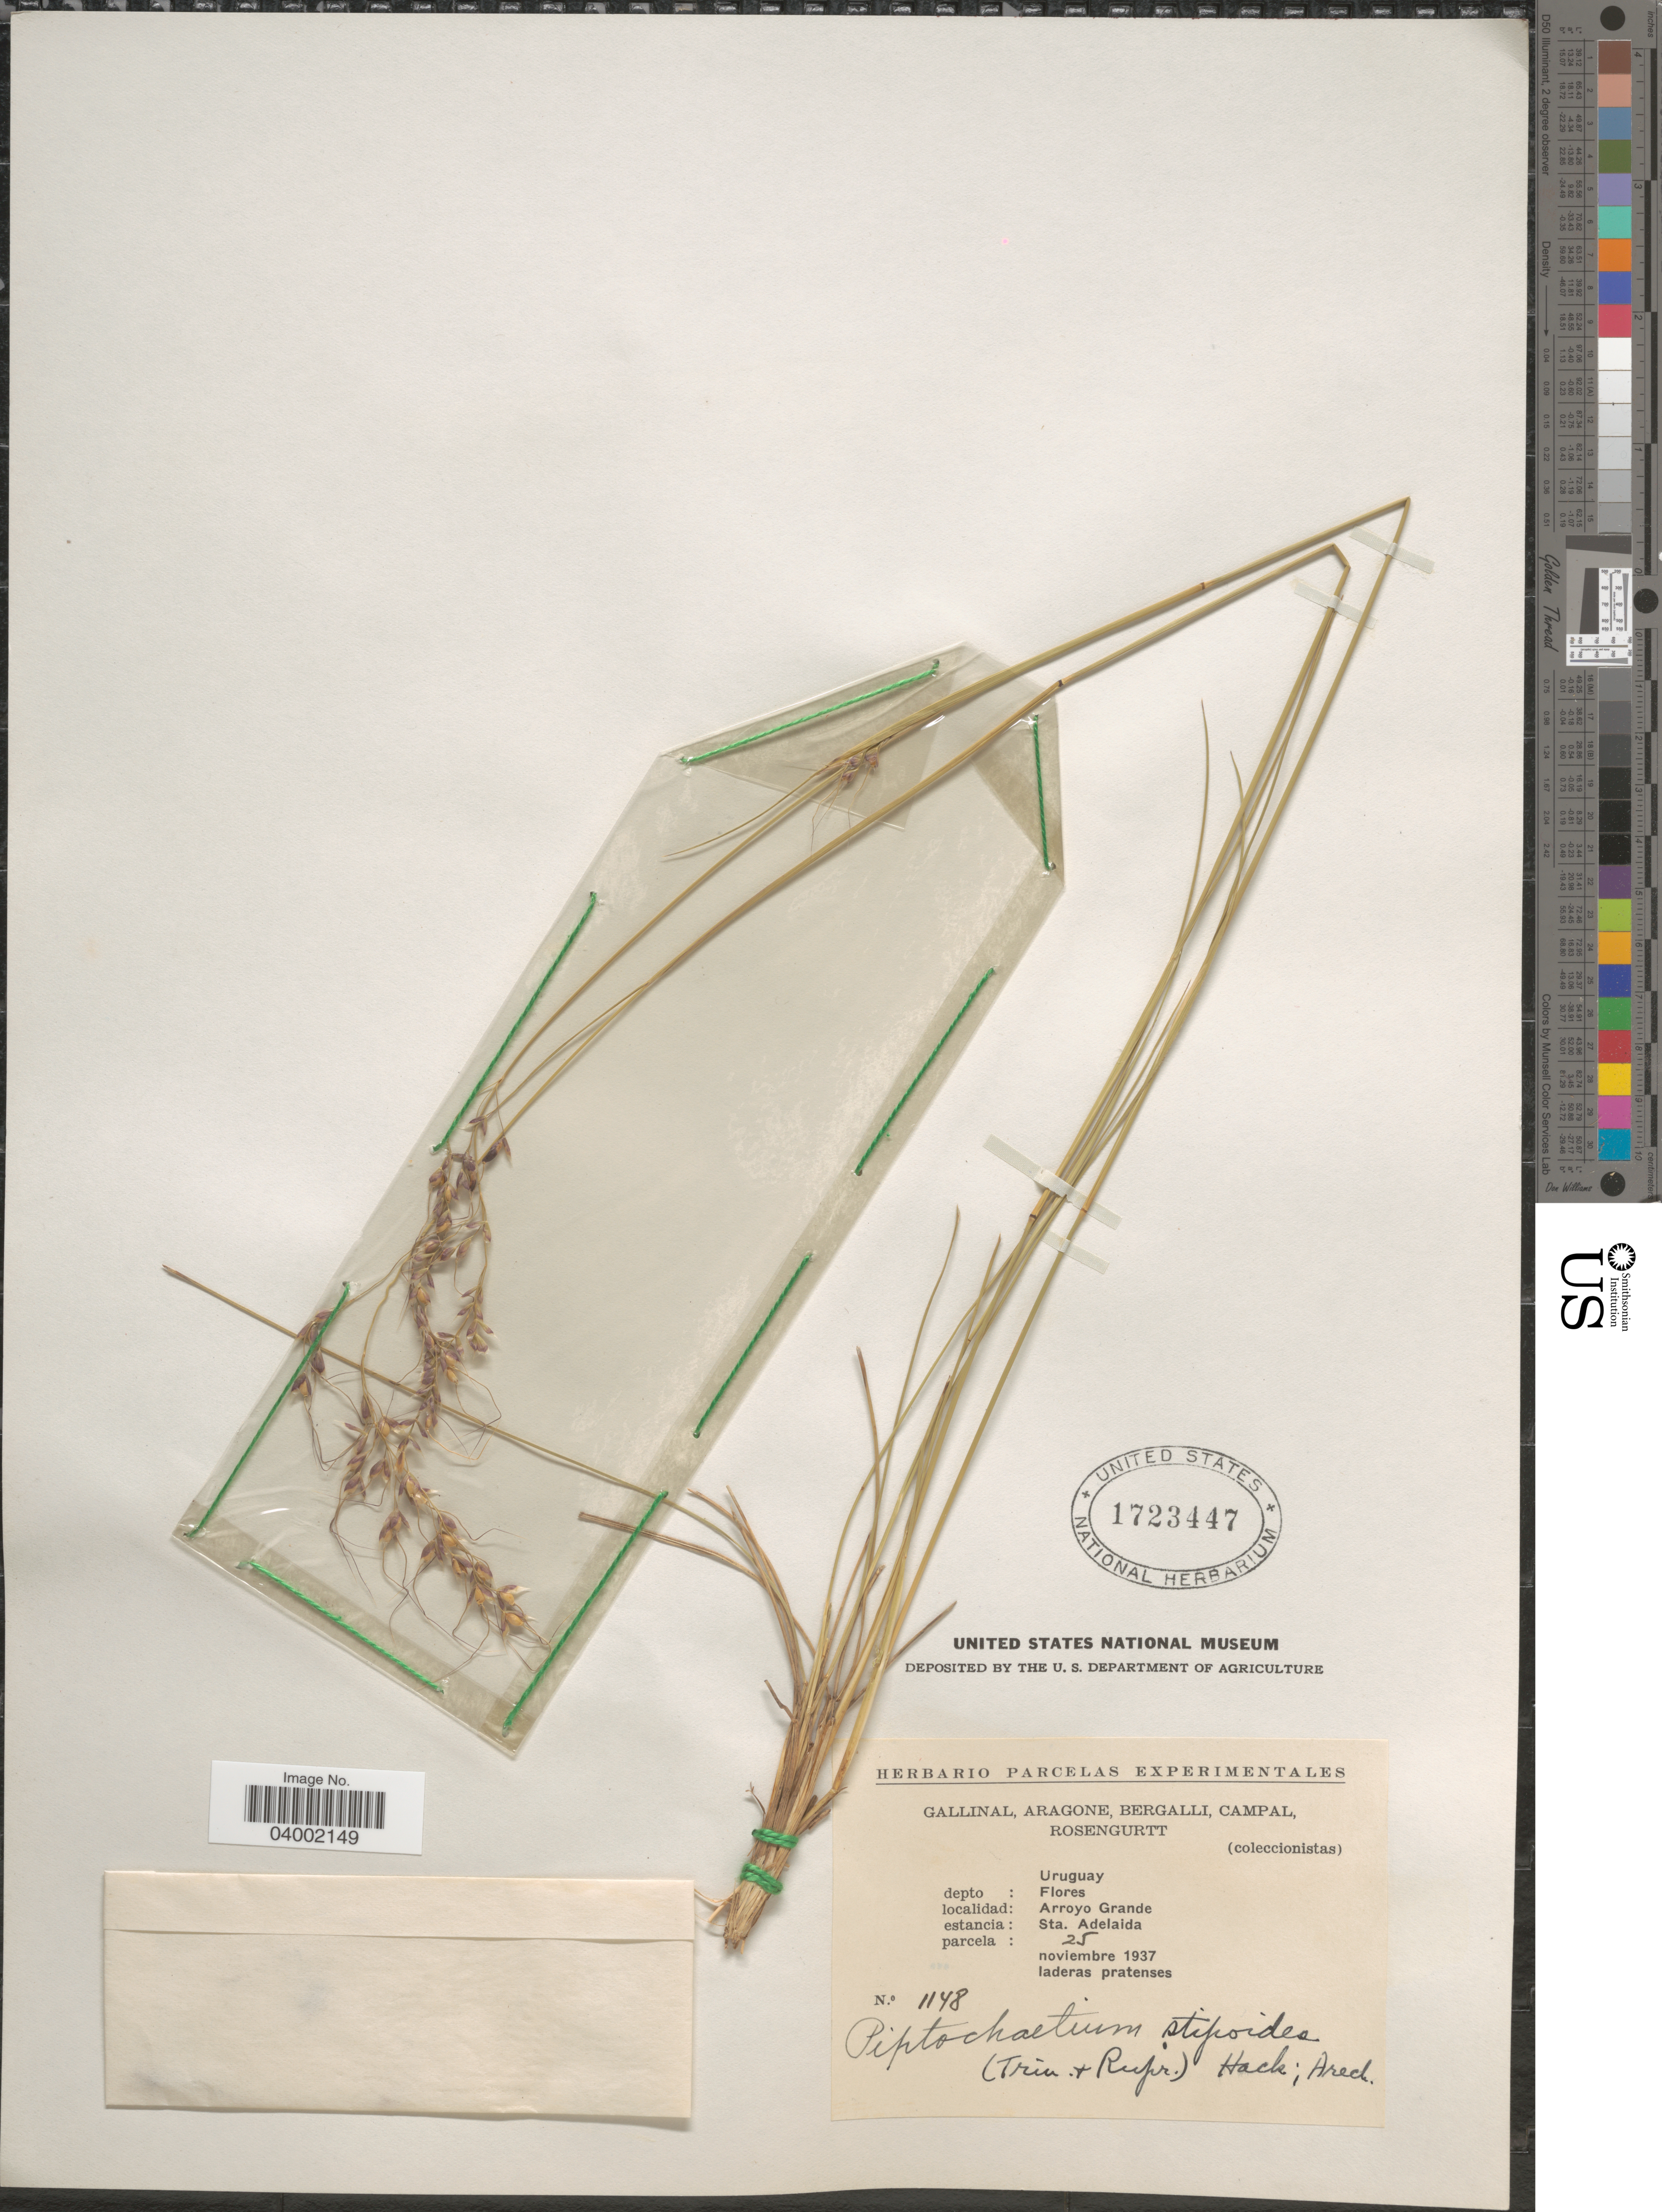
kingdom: Plantae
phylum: Tracheophyta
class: Liliopsida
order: Poales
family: Poaceae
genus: Piptochaetium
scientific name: Piptochaetium stipoides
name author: (Trin. & Rupr.) Hack. & Arechav.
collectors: -. Gallinal, -- Aragone, -- Bergalli, -- Campal & Rosengurtt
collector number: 1148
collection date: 1937-11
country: Uruguay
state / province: Flores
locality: Depto: Flores. Arroyo Grande. Estancia: Sta. Adelaida. Parcela: 25.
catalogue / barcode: US 1723447